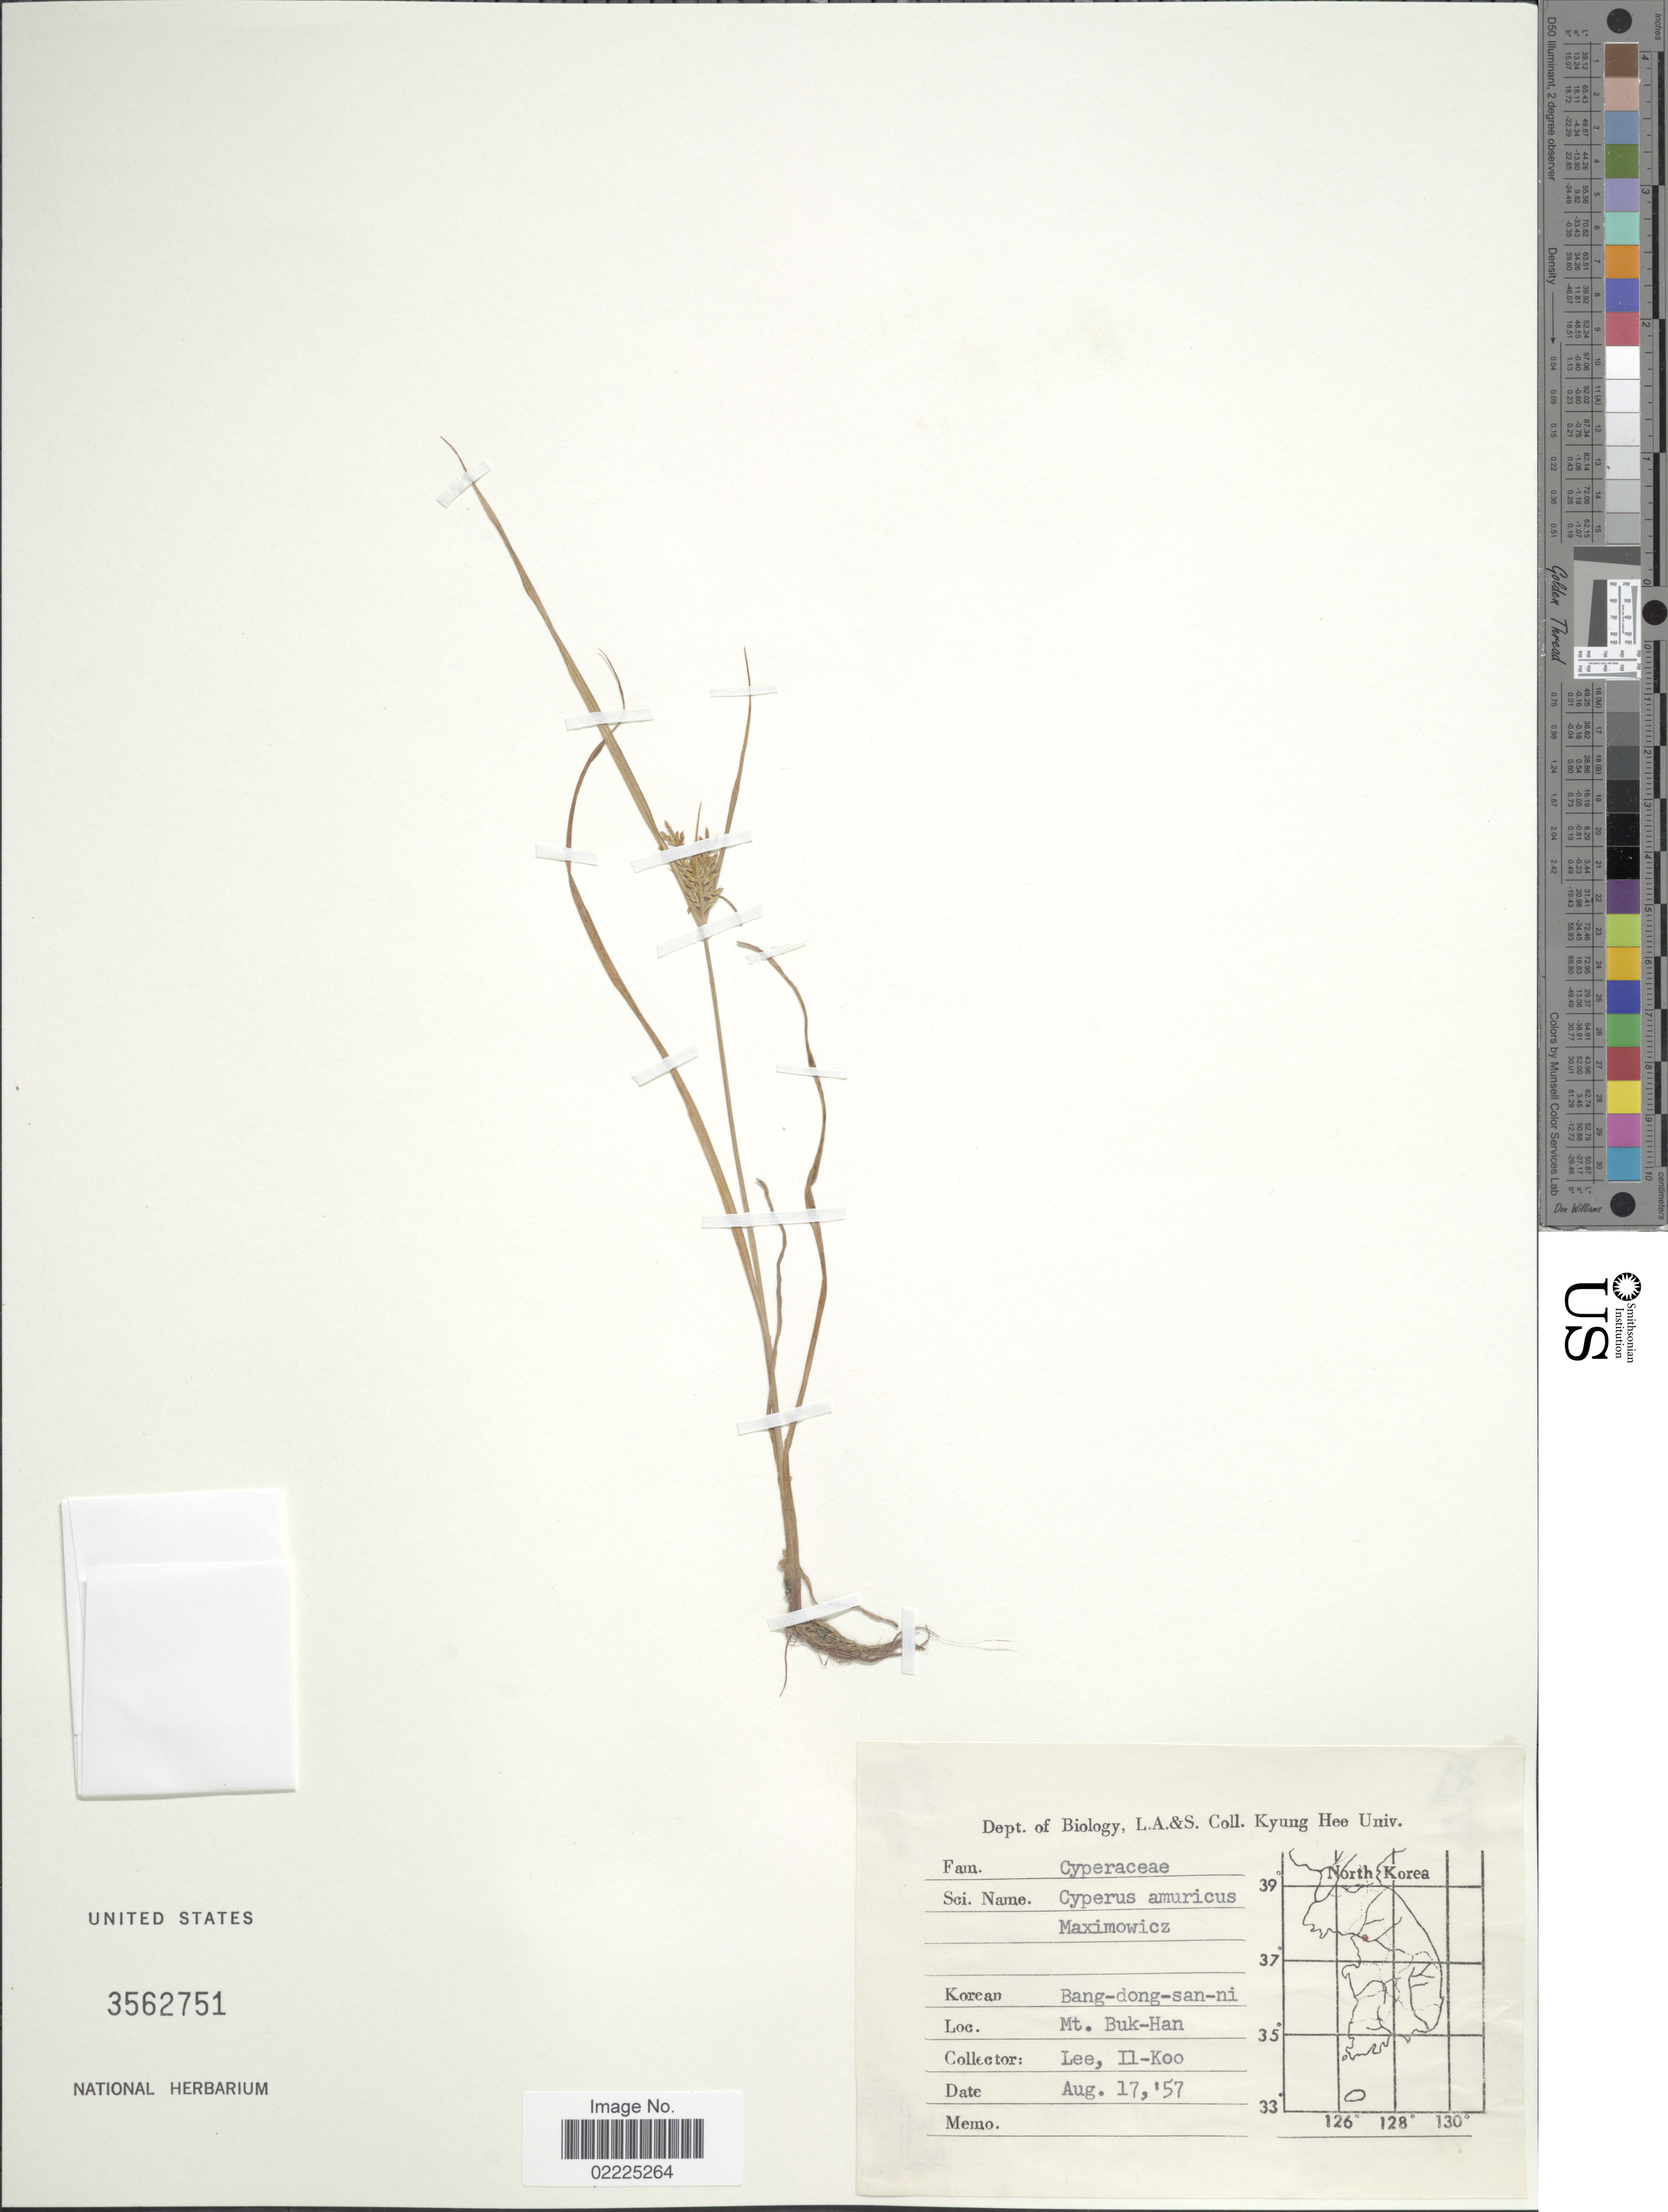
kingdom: Plantae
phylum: Tracheophyta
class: Liliopsida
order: Poales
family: Cyperaceae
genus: Cyperus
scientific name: Cyperus amuricus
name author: Maxim.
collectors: I. Lee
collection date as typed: Transcribed d/m/y: 17/8/57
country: South Korea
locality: Mt. Buk-Han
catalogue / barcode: US 3562751